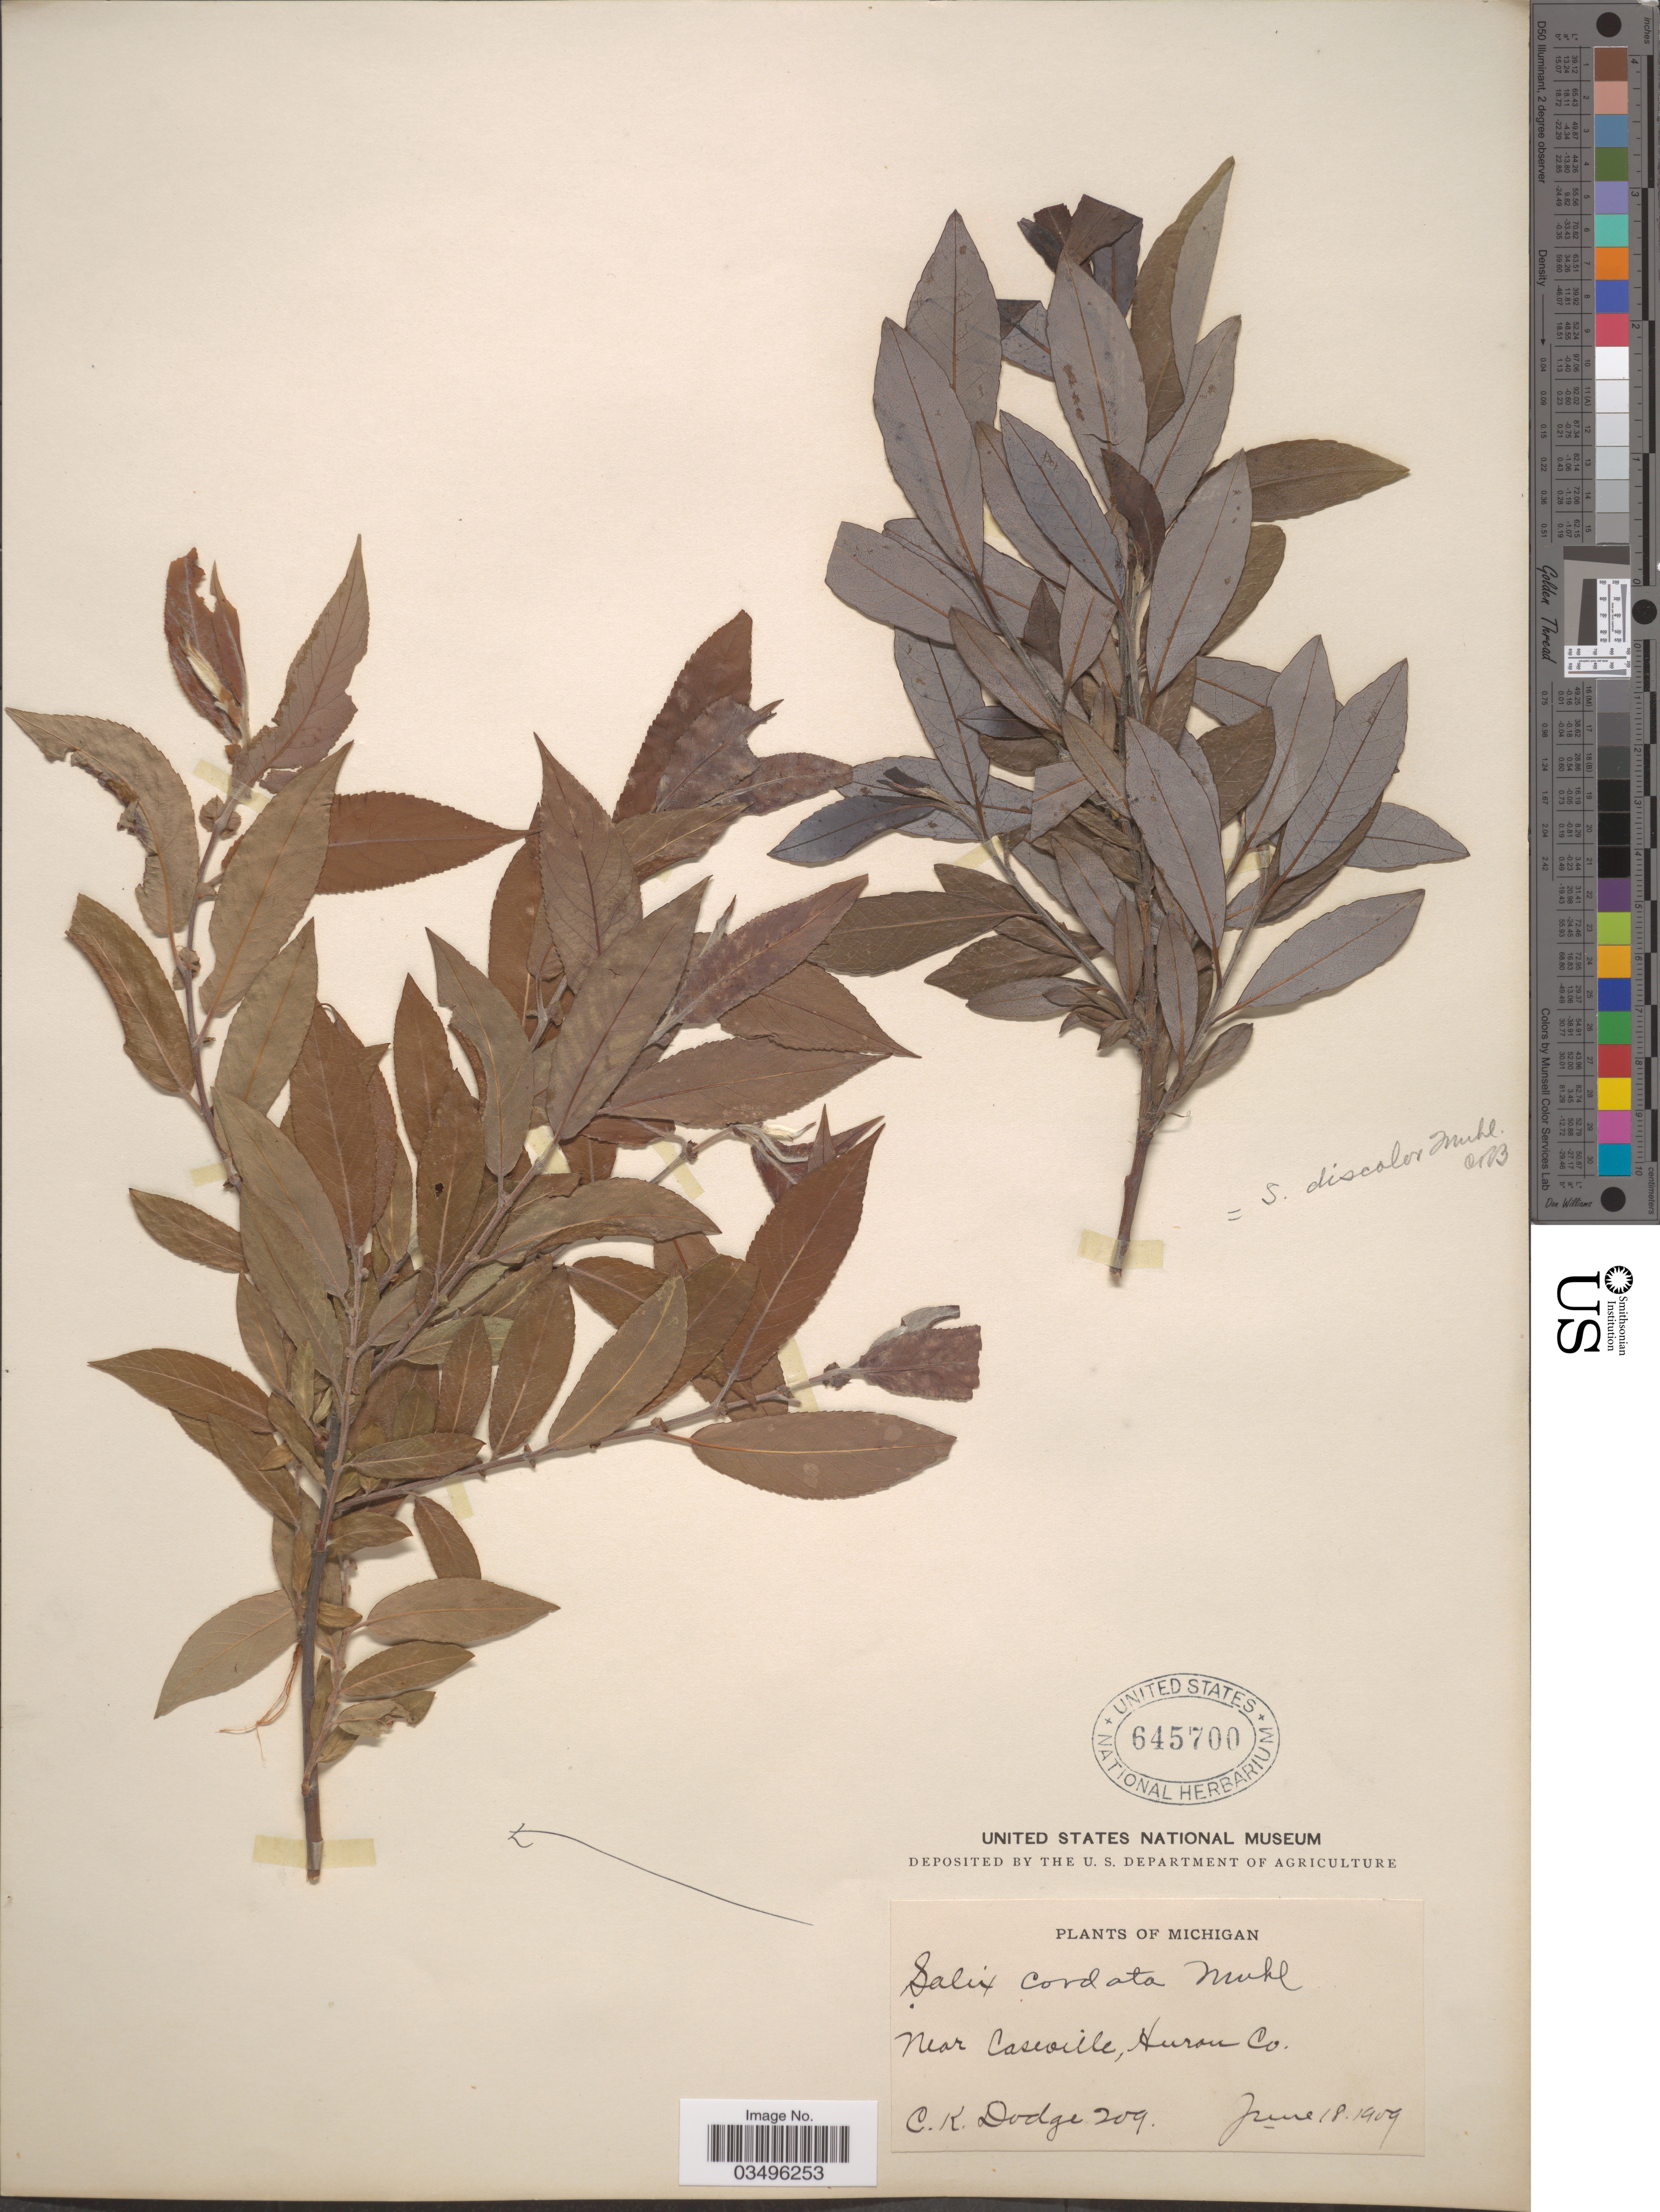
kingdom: Plantae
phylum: Tracheophyta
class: Magnoliopsida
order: Malpighiales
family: Salicaceae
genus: Salix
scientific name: Salix cordata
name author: Michx.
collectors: C. Dodge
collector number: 209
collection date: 1909-06-18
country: United States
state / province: Michigan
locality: Near Caseville, Huron Co.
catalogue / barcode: US 645700